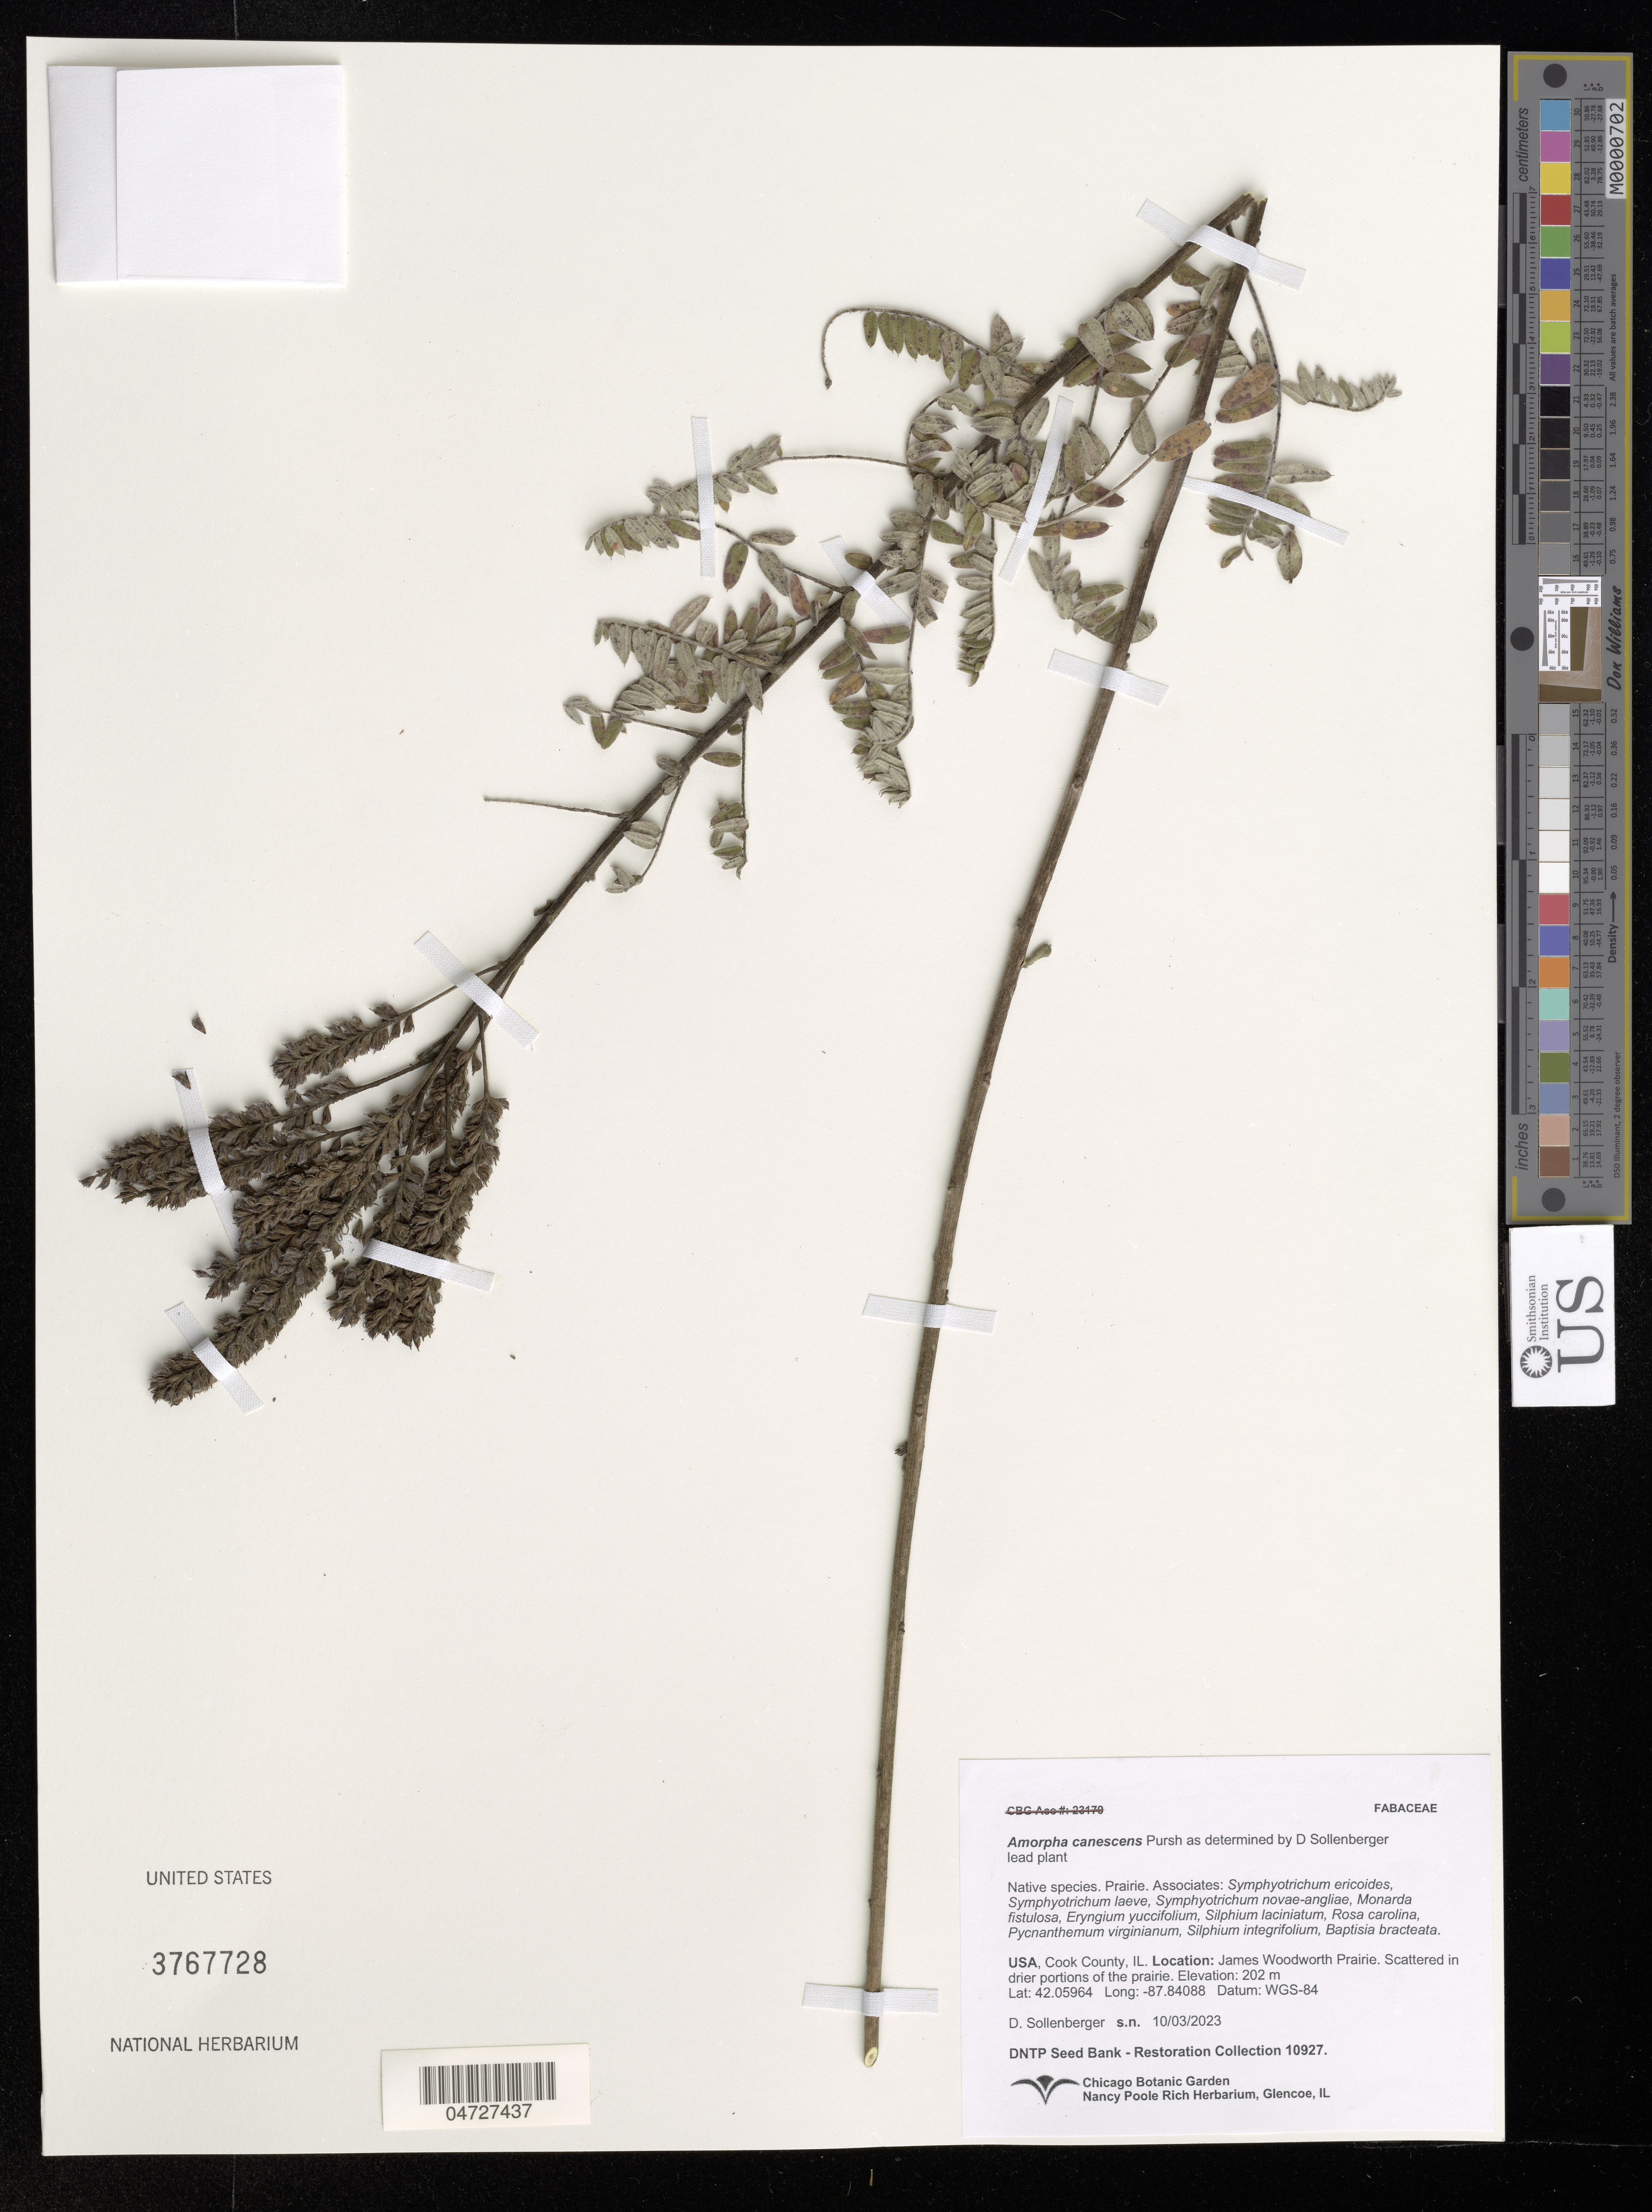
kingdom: Plantae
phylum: Tracheophyta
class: Magnoliopsida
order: Fabales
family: Fabaceae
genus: Amorpha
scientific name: Amorpha canescens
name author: Pursh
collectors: D. Sollenberger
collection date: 2023-03-10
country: United States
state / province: Illinois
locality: Cook County. James Woodworth Prairie. Scattered in drier portions of the prairie.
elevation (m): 202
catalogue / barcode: US 3767728